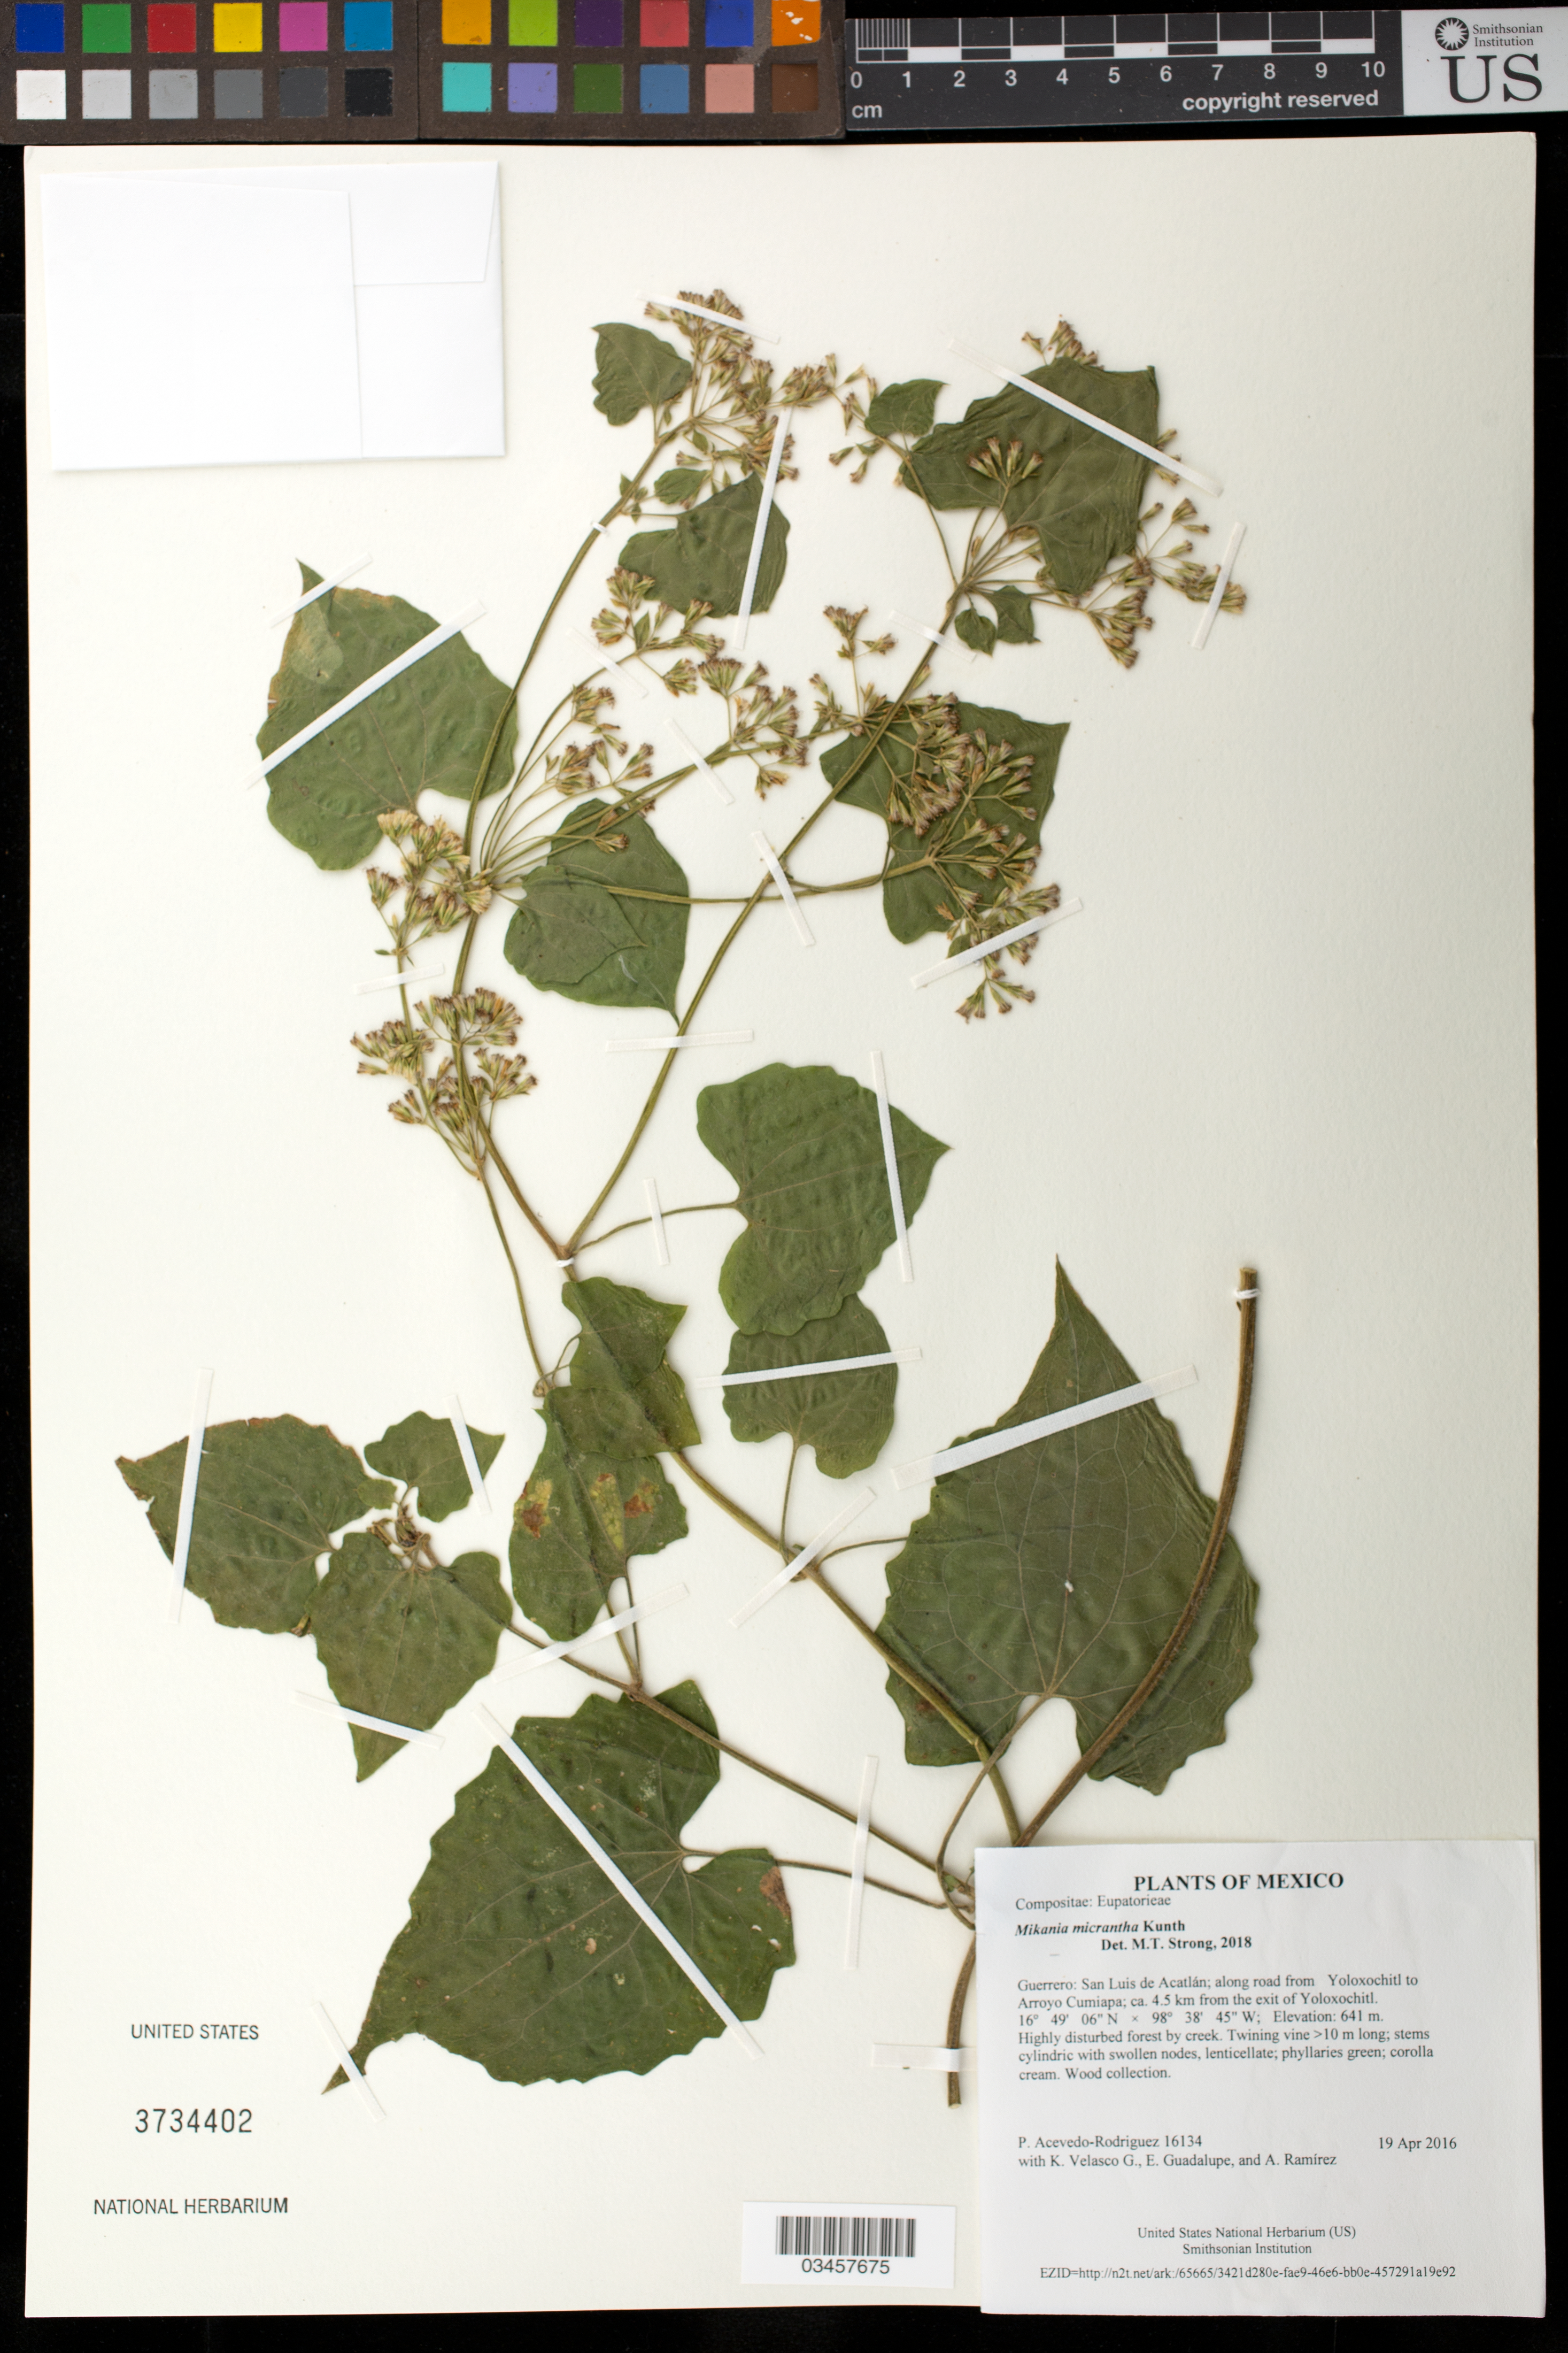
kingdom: Plantae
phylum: Tracheophyta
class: Magnoliopsida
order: Asterales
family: Asteraceae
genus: Mikania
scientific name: Mikania micrantha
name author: Kunth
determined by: Strong, Mark T., (BOT), Smithsonian Institution - National Museum of Natural History (UNITED STATES)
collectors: P. Acevedo-Rodr., K. Velasco G., E. Guadalupe & A. Ramírez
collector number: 16134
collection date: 2016-04-19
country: Mexico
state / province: Guerrero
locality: San Luis de Acatlán; along road from Yoloxochitl to Arroyo Cumiapa; ca. 4.5 km from the exit of Yoloxochitl.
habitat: Highly disturbed forest by creek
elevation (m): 641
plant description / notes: US, NY, MO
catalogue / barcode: US 3734402